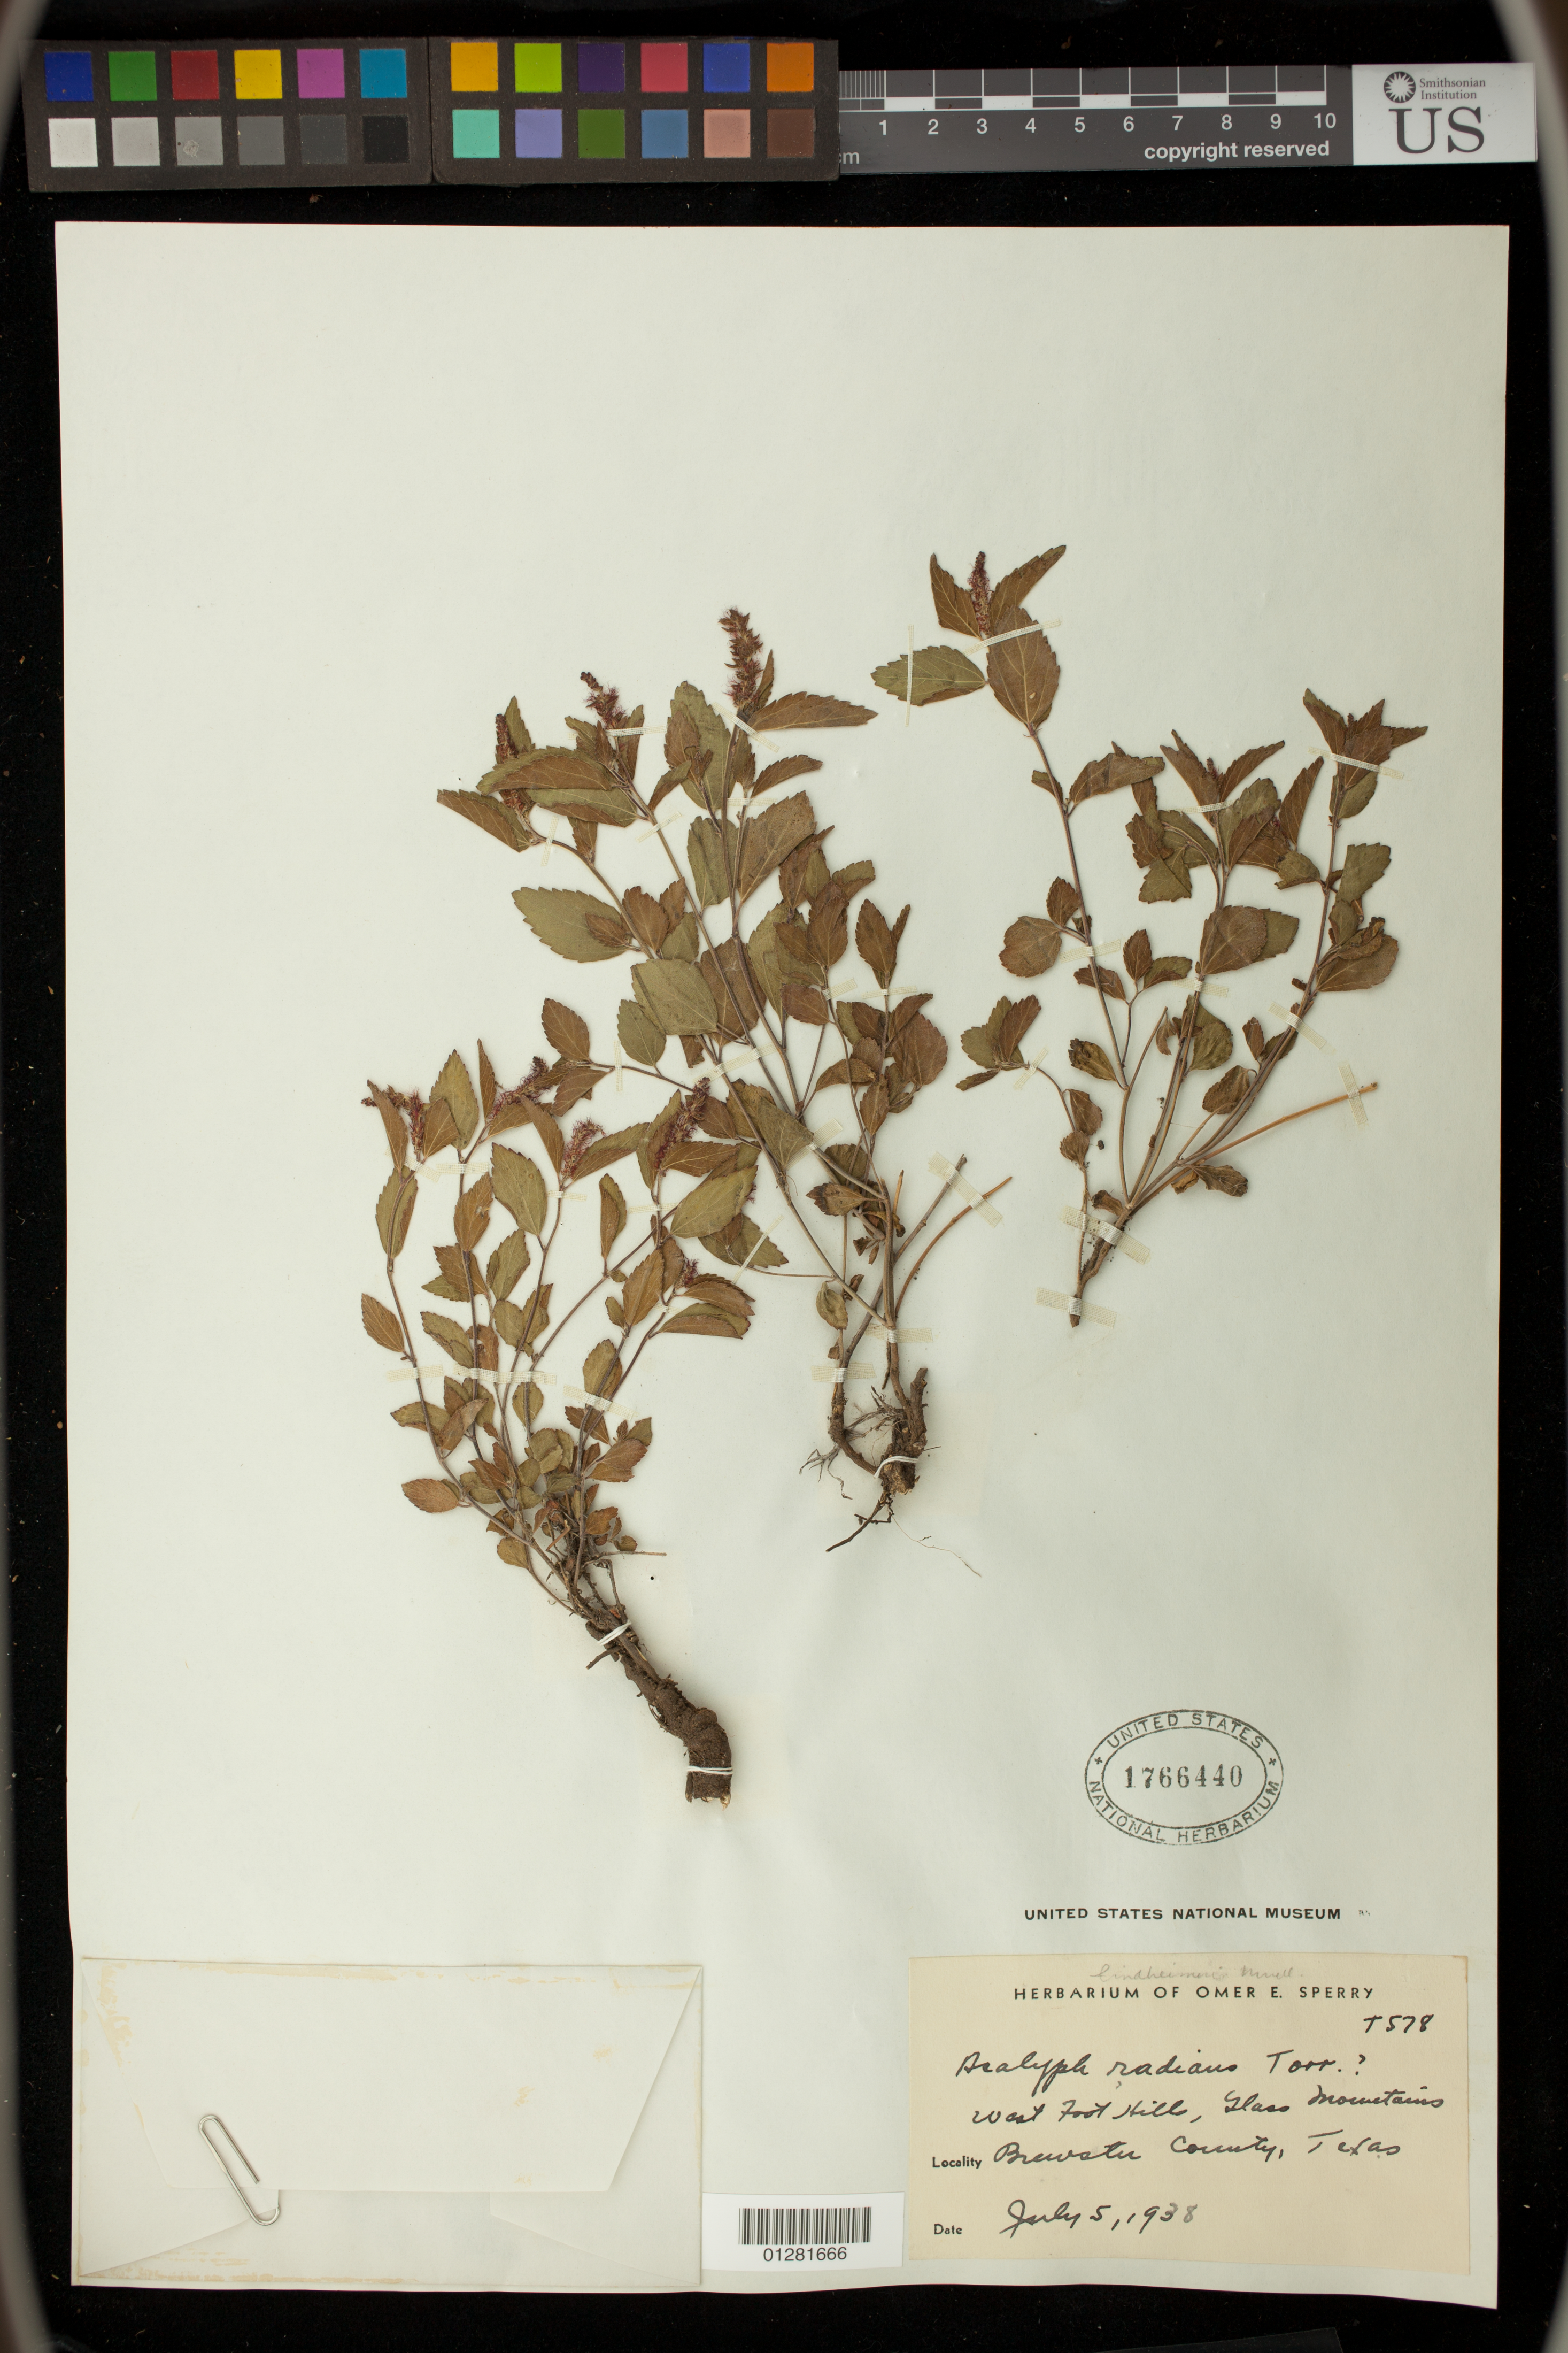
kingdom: Plantae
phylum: Tracheophyta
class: Magnoliopsida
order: Malpighiales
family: Euphorbiaceae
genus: Acalypha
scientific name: Acalypha lindheimeri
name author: Müll. Arg.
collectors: O. E. Sperry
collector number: T578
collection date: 1938-07-05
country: United States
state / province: Texas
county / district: Brewster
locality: West foot hills, Glass Mountains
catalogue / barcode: US 1766440